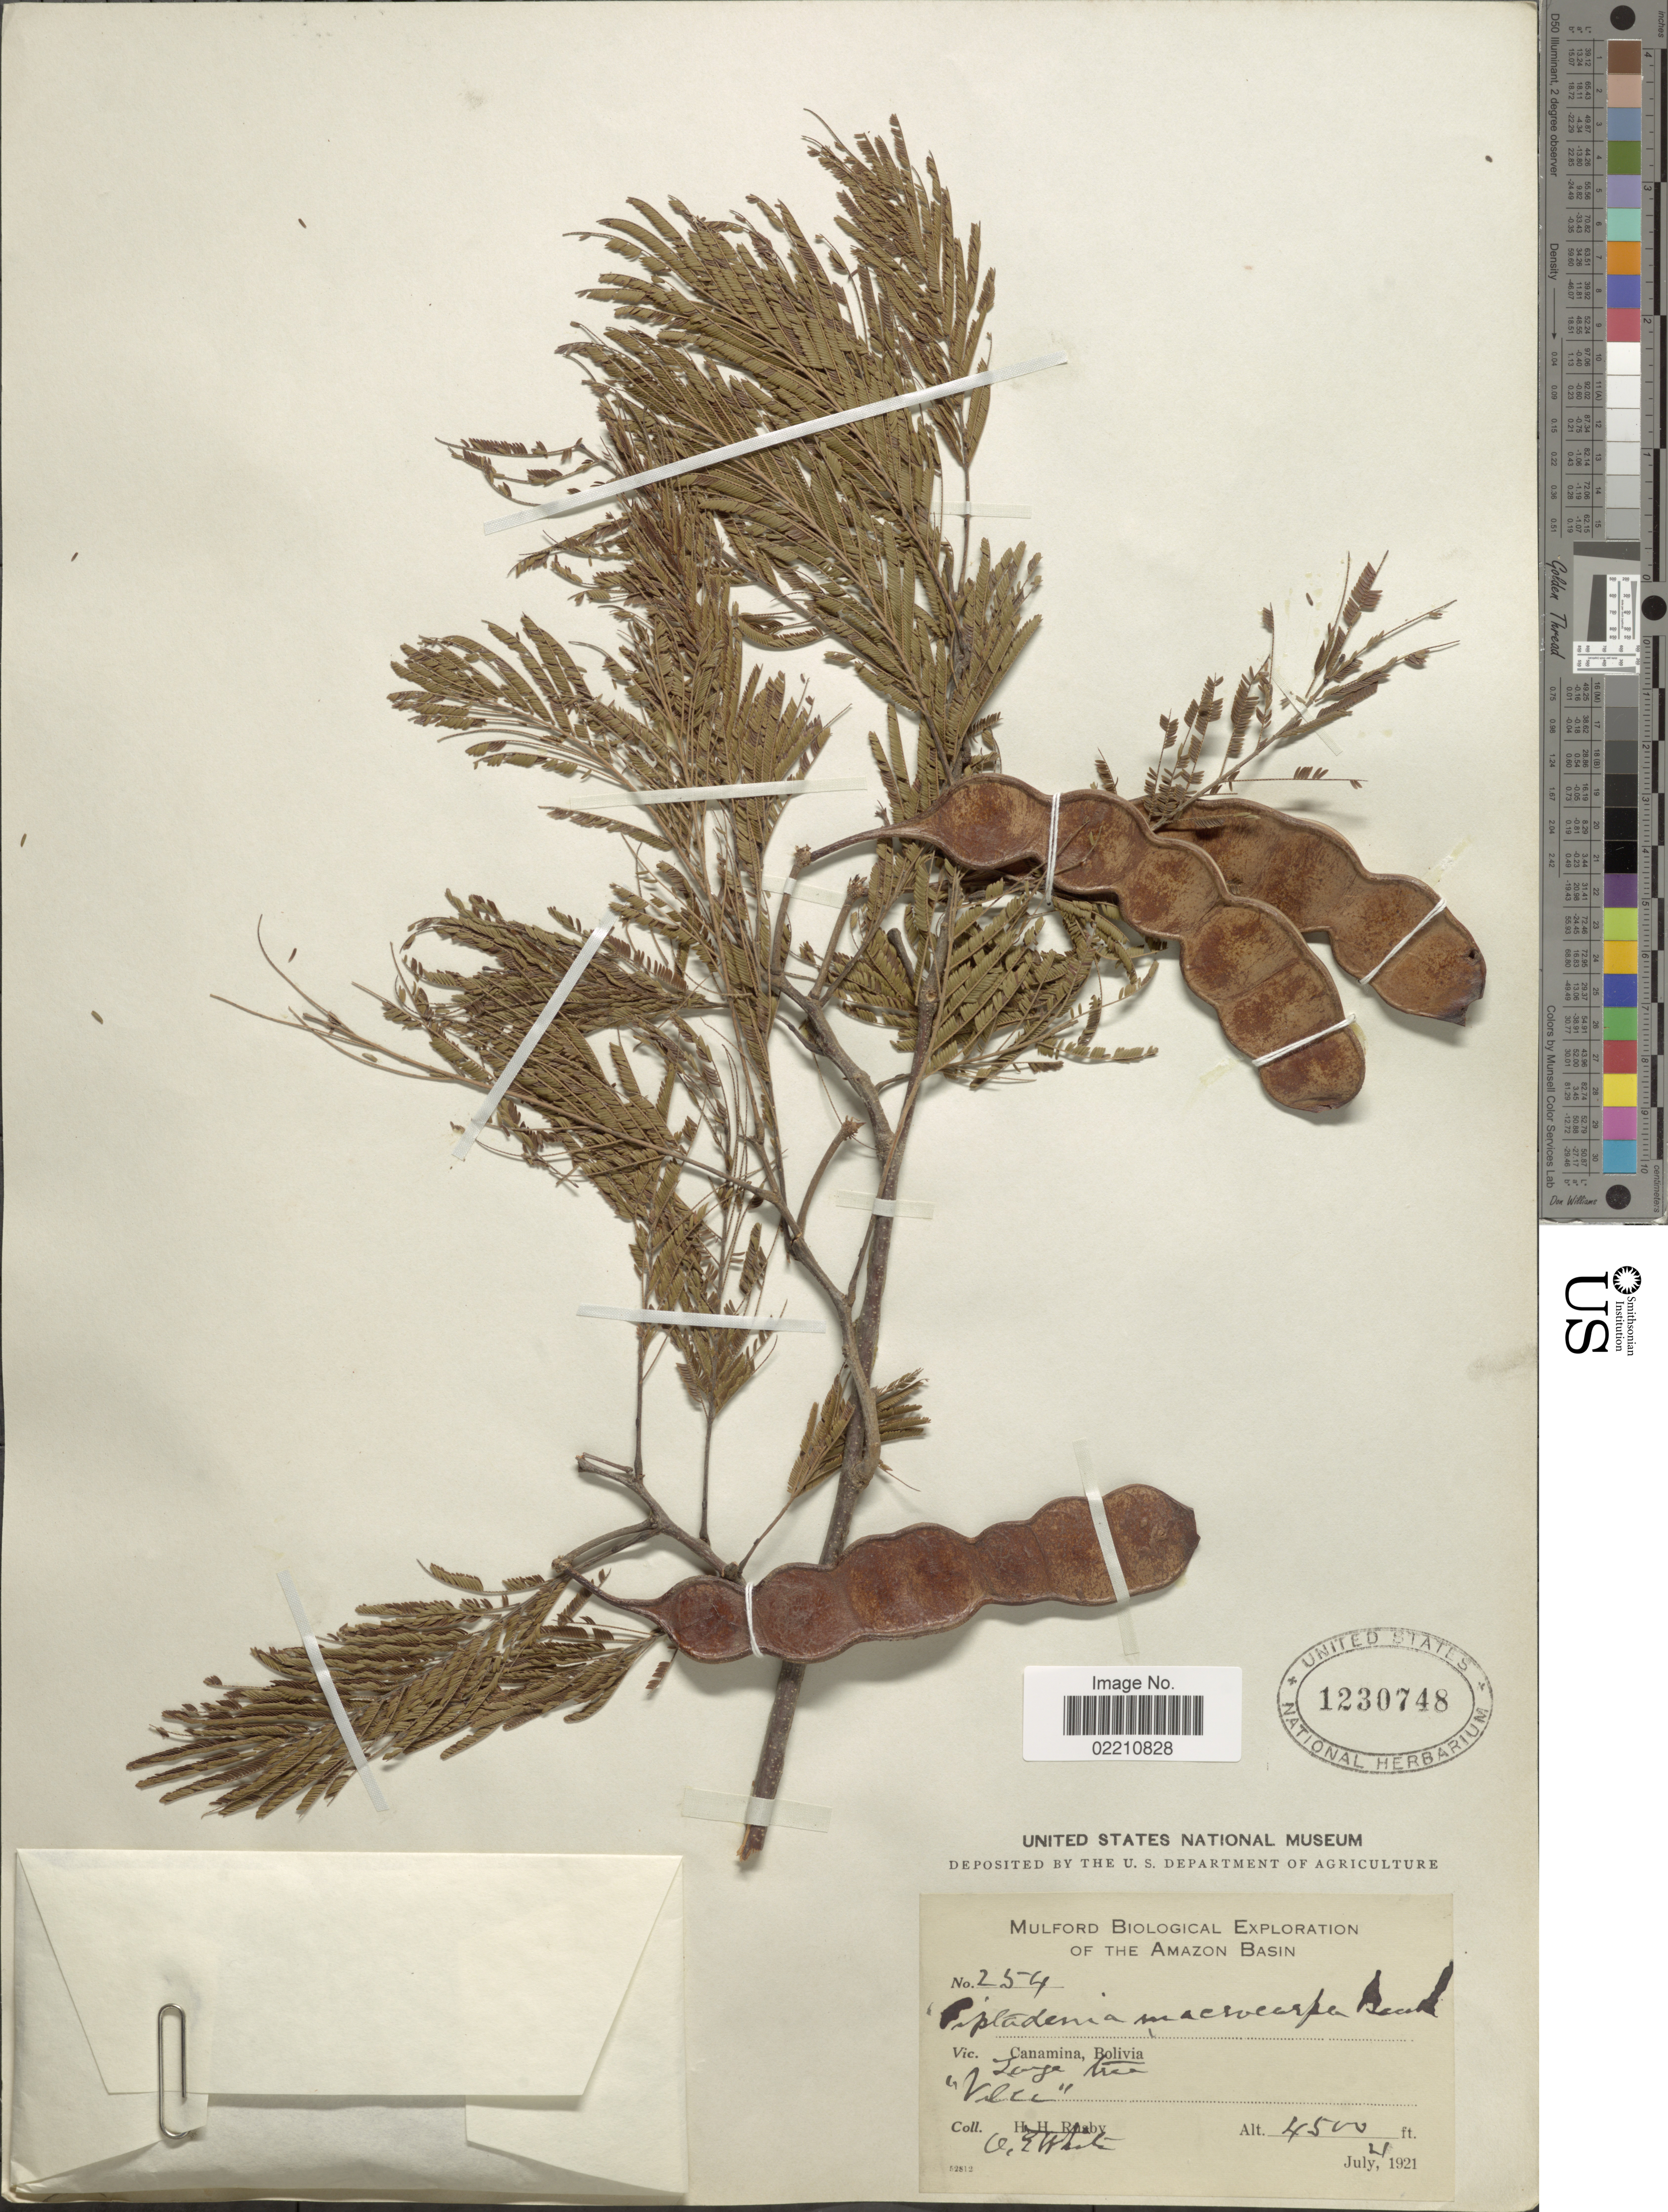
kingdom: Plantae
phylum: Tracheophyta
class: Magnoliopsida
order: Fabales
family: Fabaceae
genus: Anadenanthera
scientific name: Anadenanthera colubrina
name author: (Vell.) Brenan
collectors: O. E. White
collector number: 254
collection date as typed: July 21, 1921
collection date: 1921-07-21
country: Bolivia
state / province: La Paz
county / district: Inquisivi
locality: Cañamina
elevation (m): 1372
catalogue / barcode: US 1230748